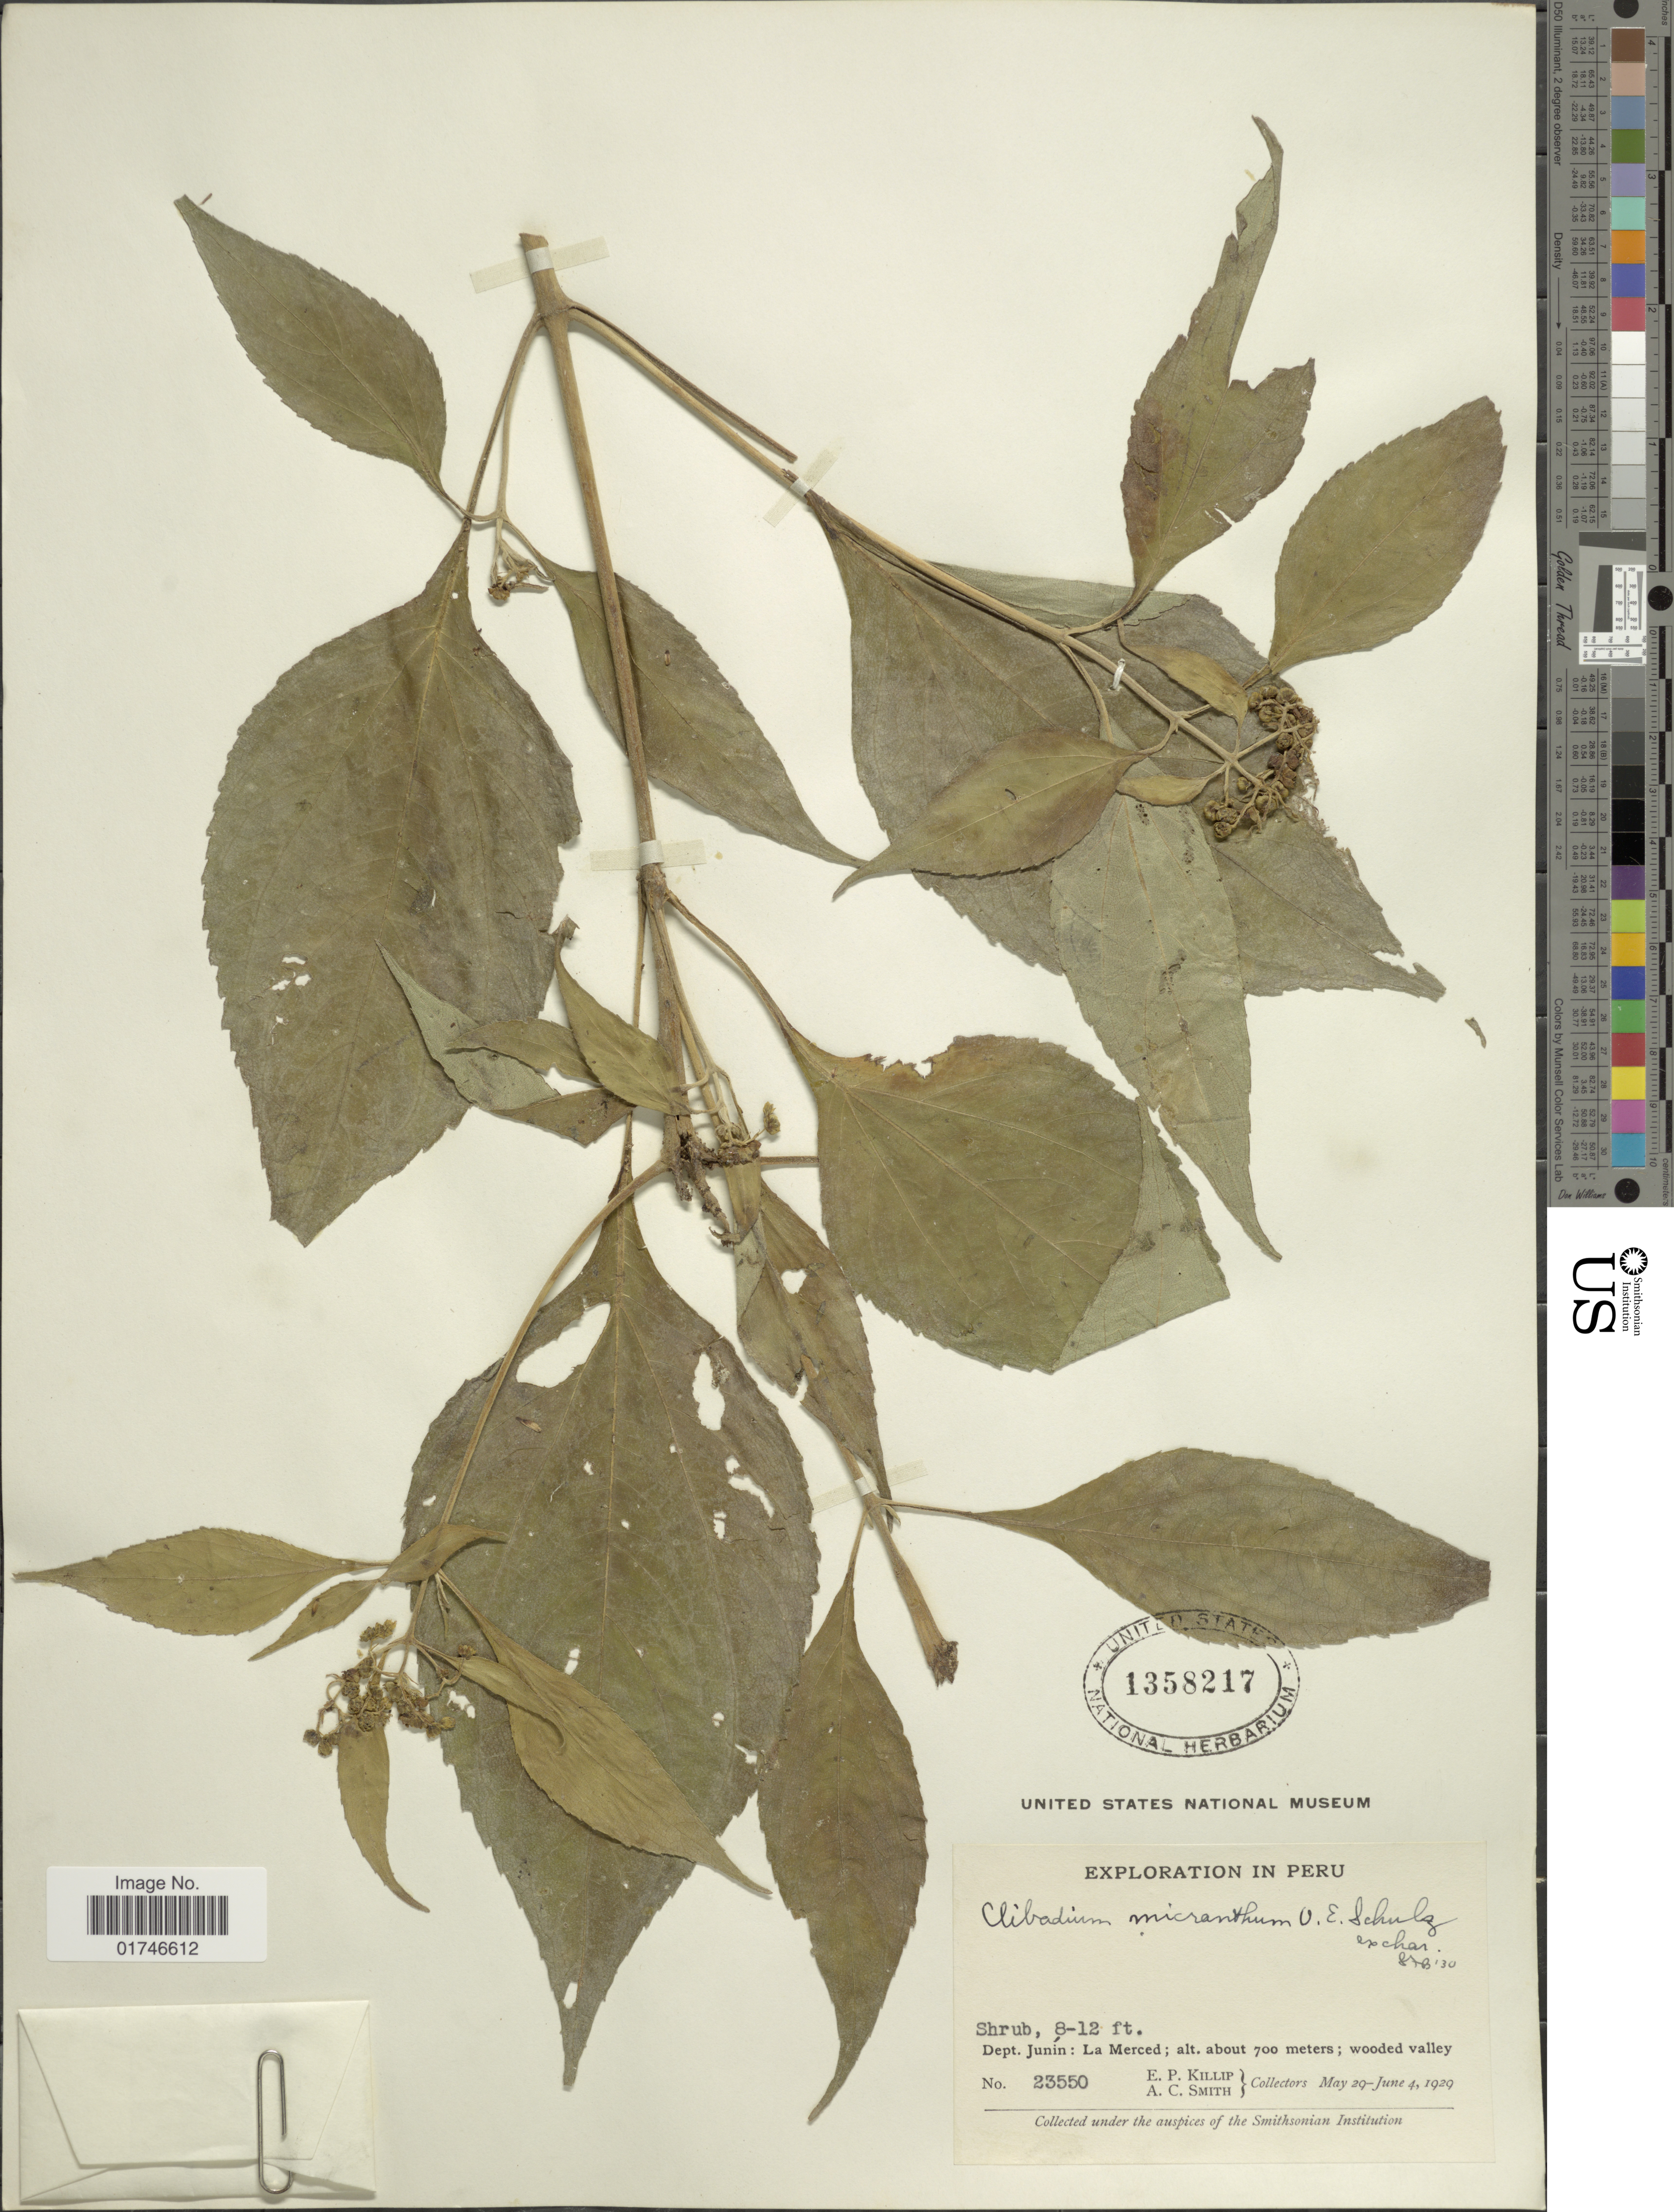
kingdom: Plantae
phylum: Tracheophyta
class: Magnoliopsida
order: Asterales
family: Asteraceae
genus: Clibadium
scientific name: Clibadium micranthum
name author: O.E. Schulz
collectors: E. P. Killip & A. C. Smith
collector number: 23550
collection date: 1929-05-29/1929-06-04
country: Peru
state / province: Junín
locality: La Merced.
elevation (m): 700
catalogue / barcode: US 1358217